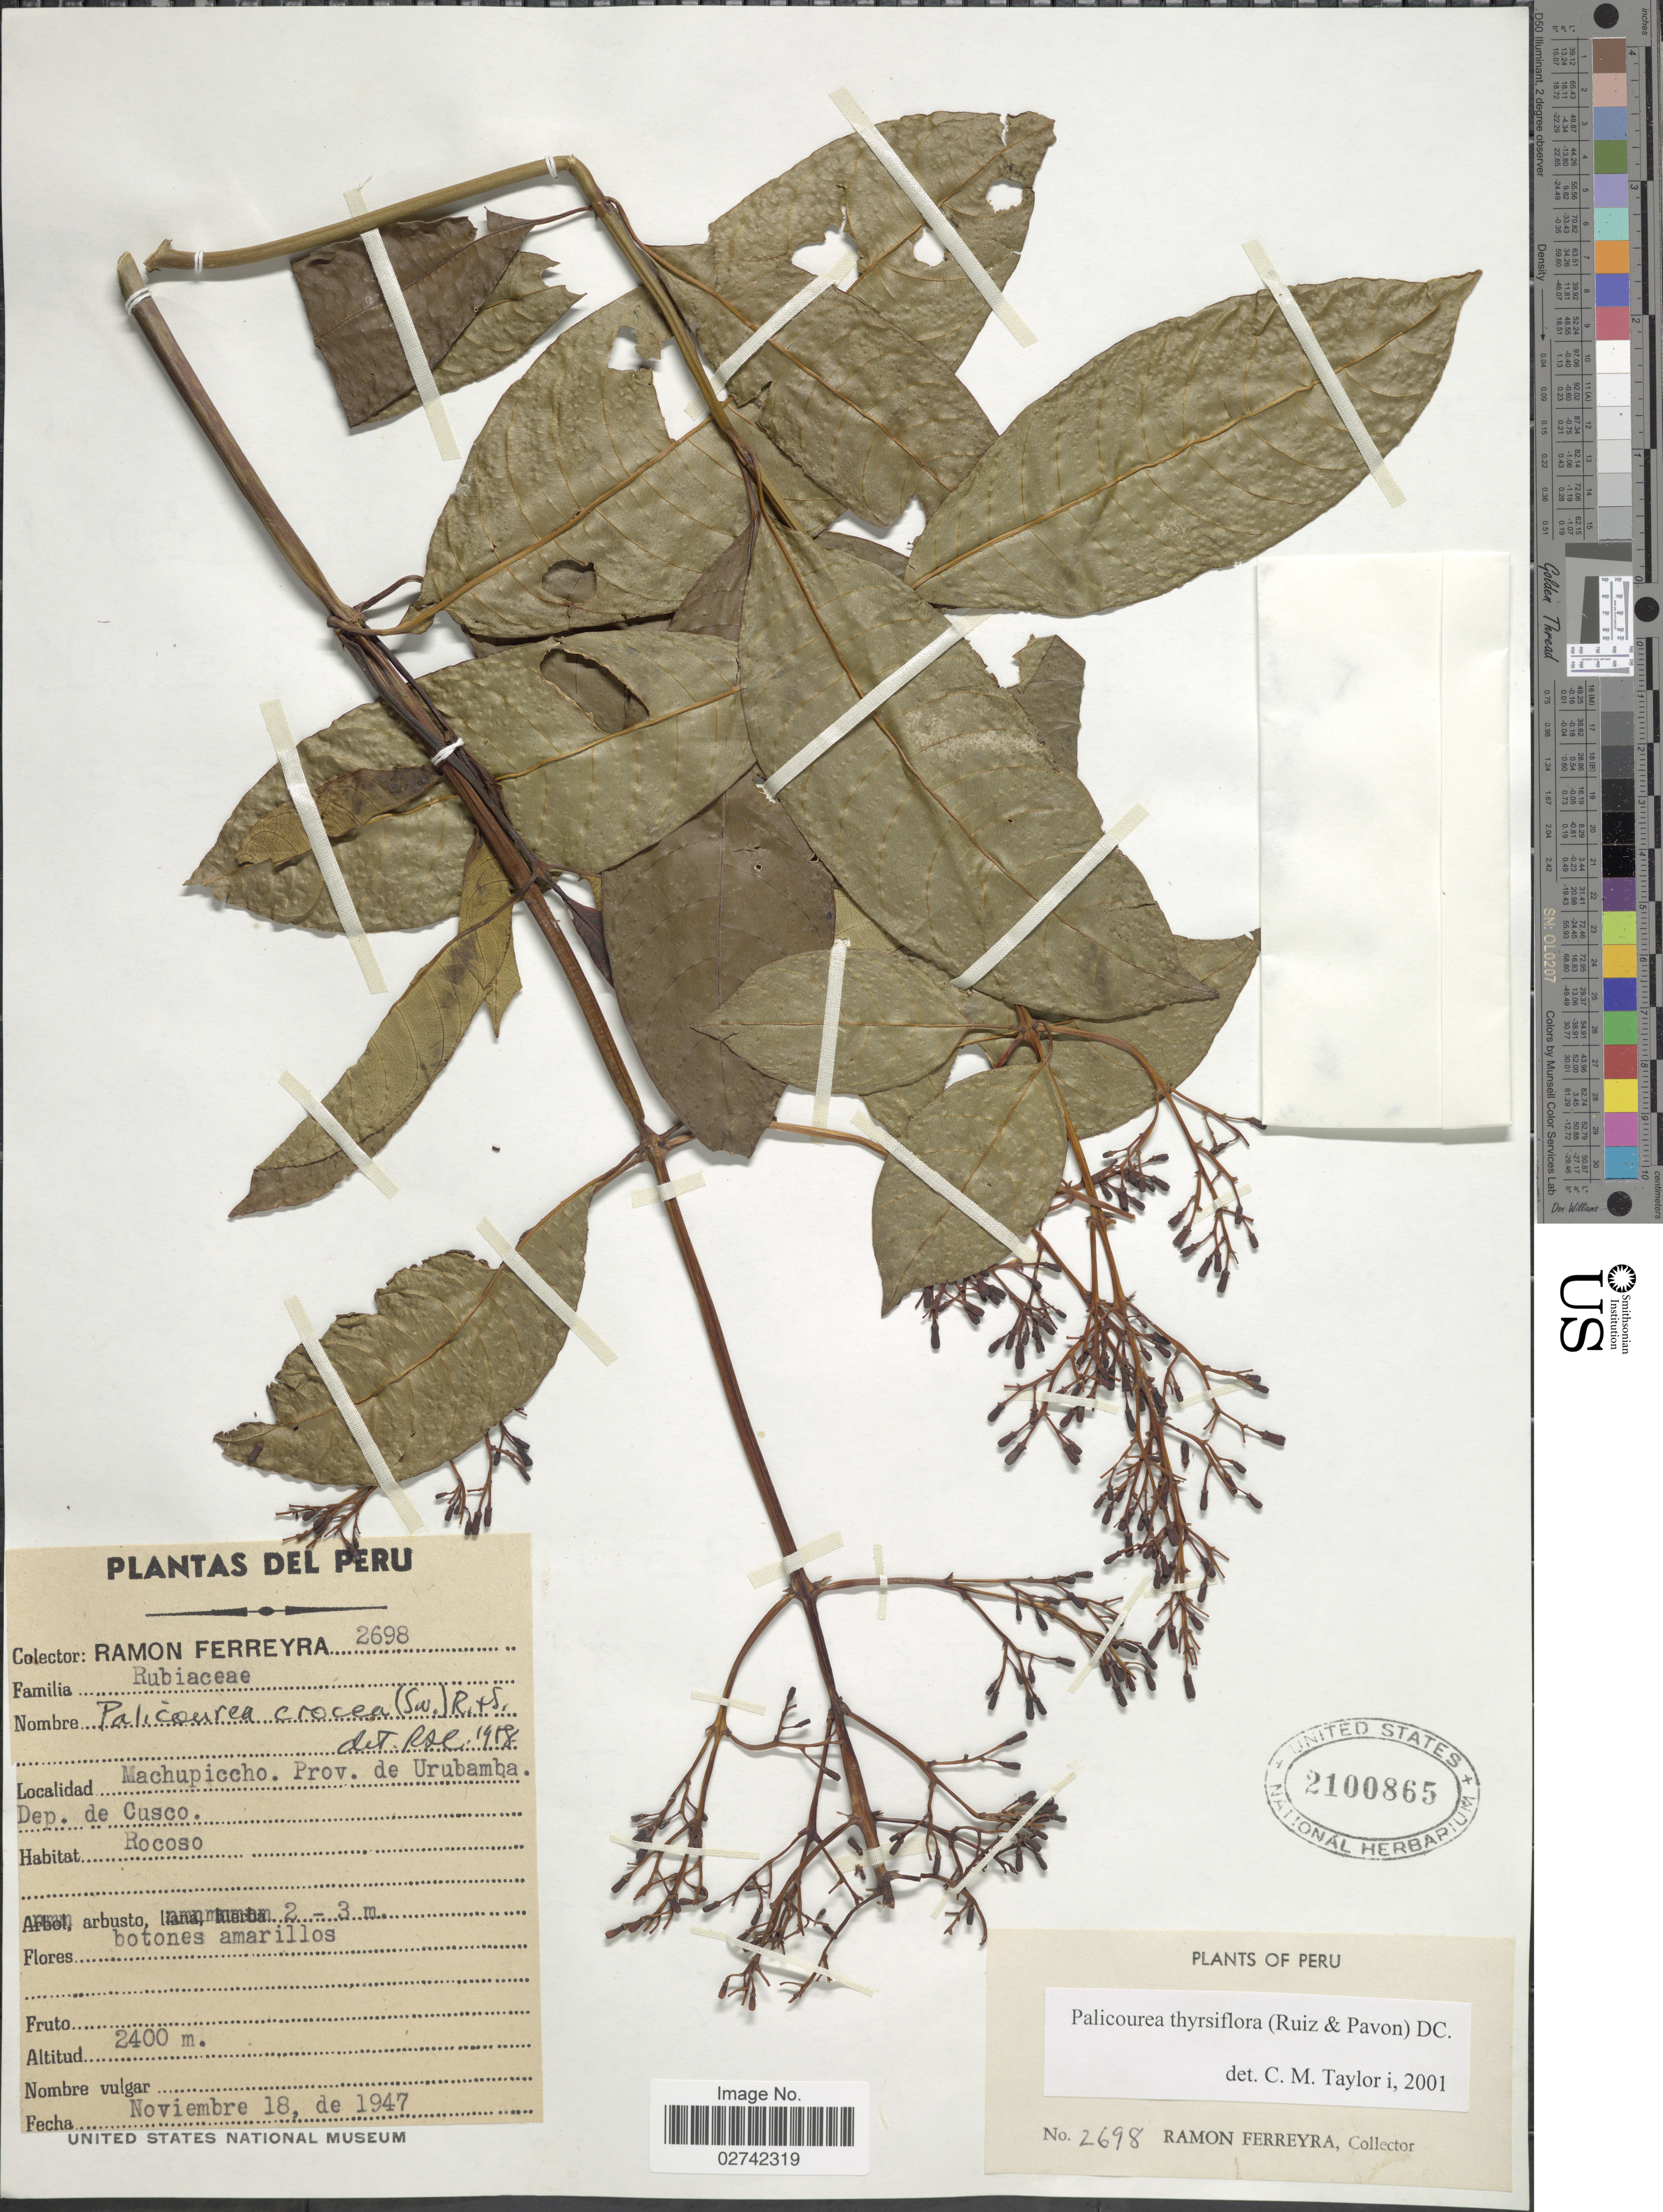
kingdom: Plantae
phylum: Tracheophyta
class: Magnoliopsida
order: Gentianales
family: Rubiaceae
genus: Palicourea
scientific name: Palicourea thyrsiflora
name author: (Ruiz & Pav.) DC.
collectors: R. A. Ferreyra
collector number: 2698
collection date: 1947-11-18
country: Peru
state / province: Cusco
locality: Mahupiccho, Prov. de Urubamba, Dep. de Cusco.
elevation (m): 2400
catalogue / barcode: US 2100865